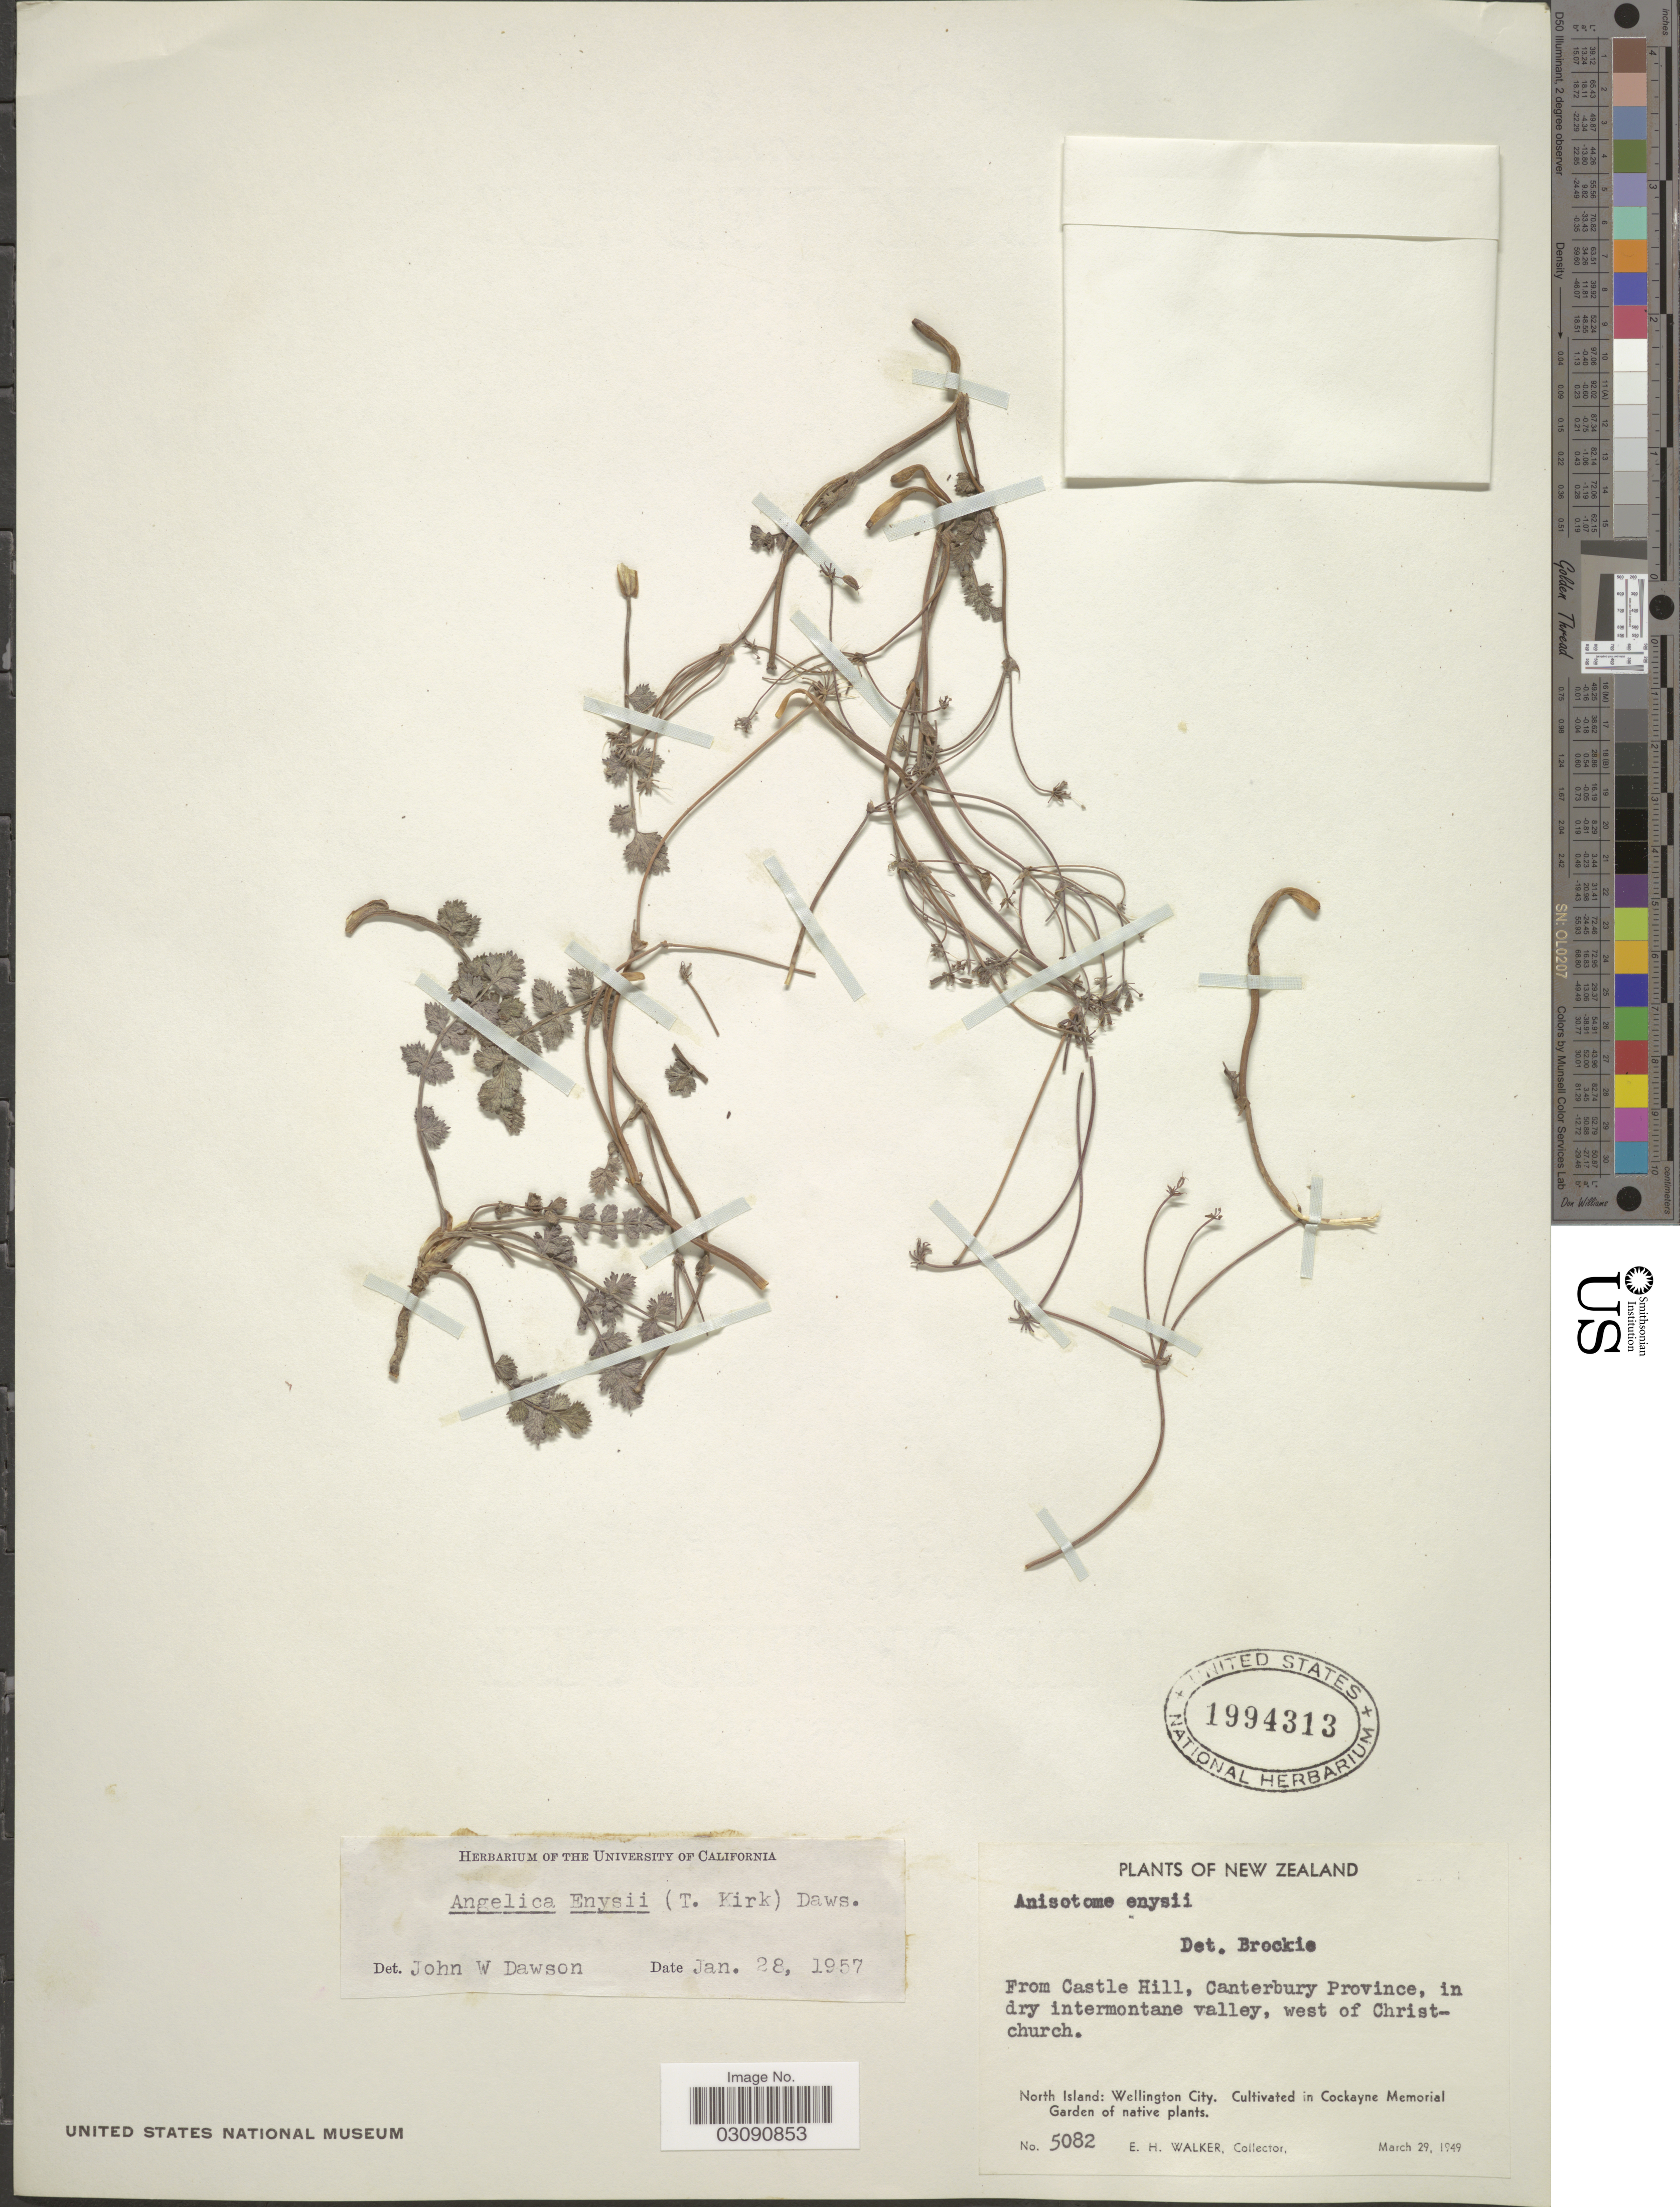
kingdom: Plantae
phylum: Tracheophyta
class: Magnoliopsida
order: Apiales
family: Apiaceae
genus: Gingidia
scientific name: Gingidia enysii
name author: (Kirk) J.W. Dawson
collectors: E. H. Walker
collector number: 5082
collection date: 1949-03-29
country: New Zealand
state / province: Wellington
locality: North Island: Wellington City, Cultivated in Cockayne Memorial Garden of native plants, From Castle Hill, Canterbury Province, in dry intermontane valley, west of Christchurch.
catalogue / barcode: US 1994313